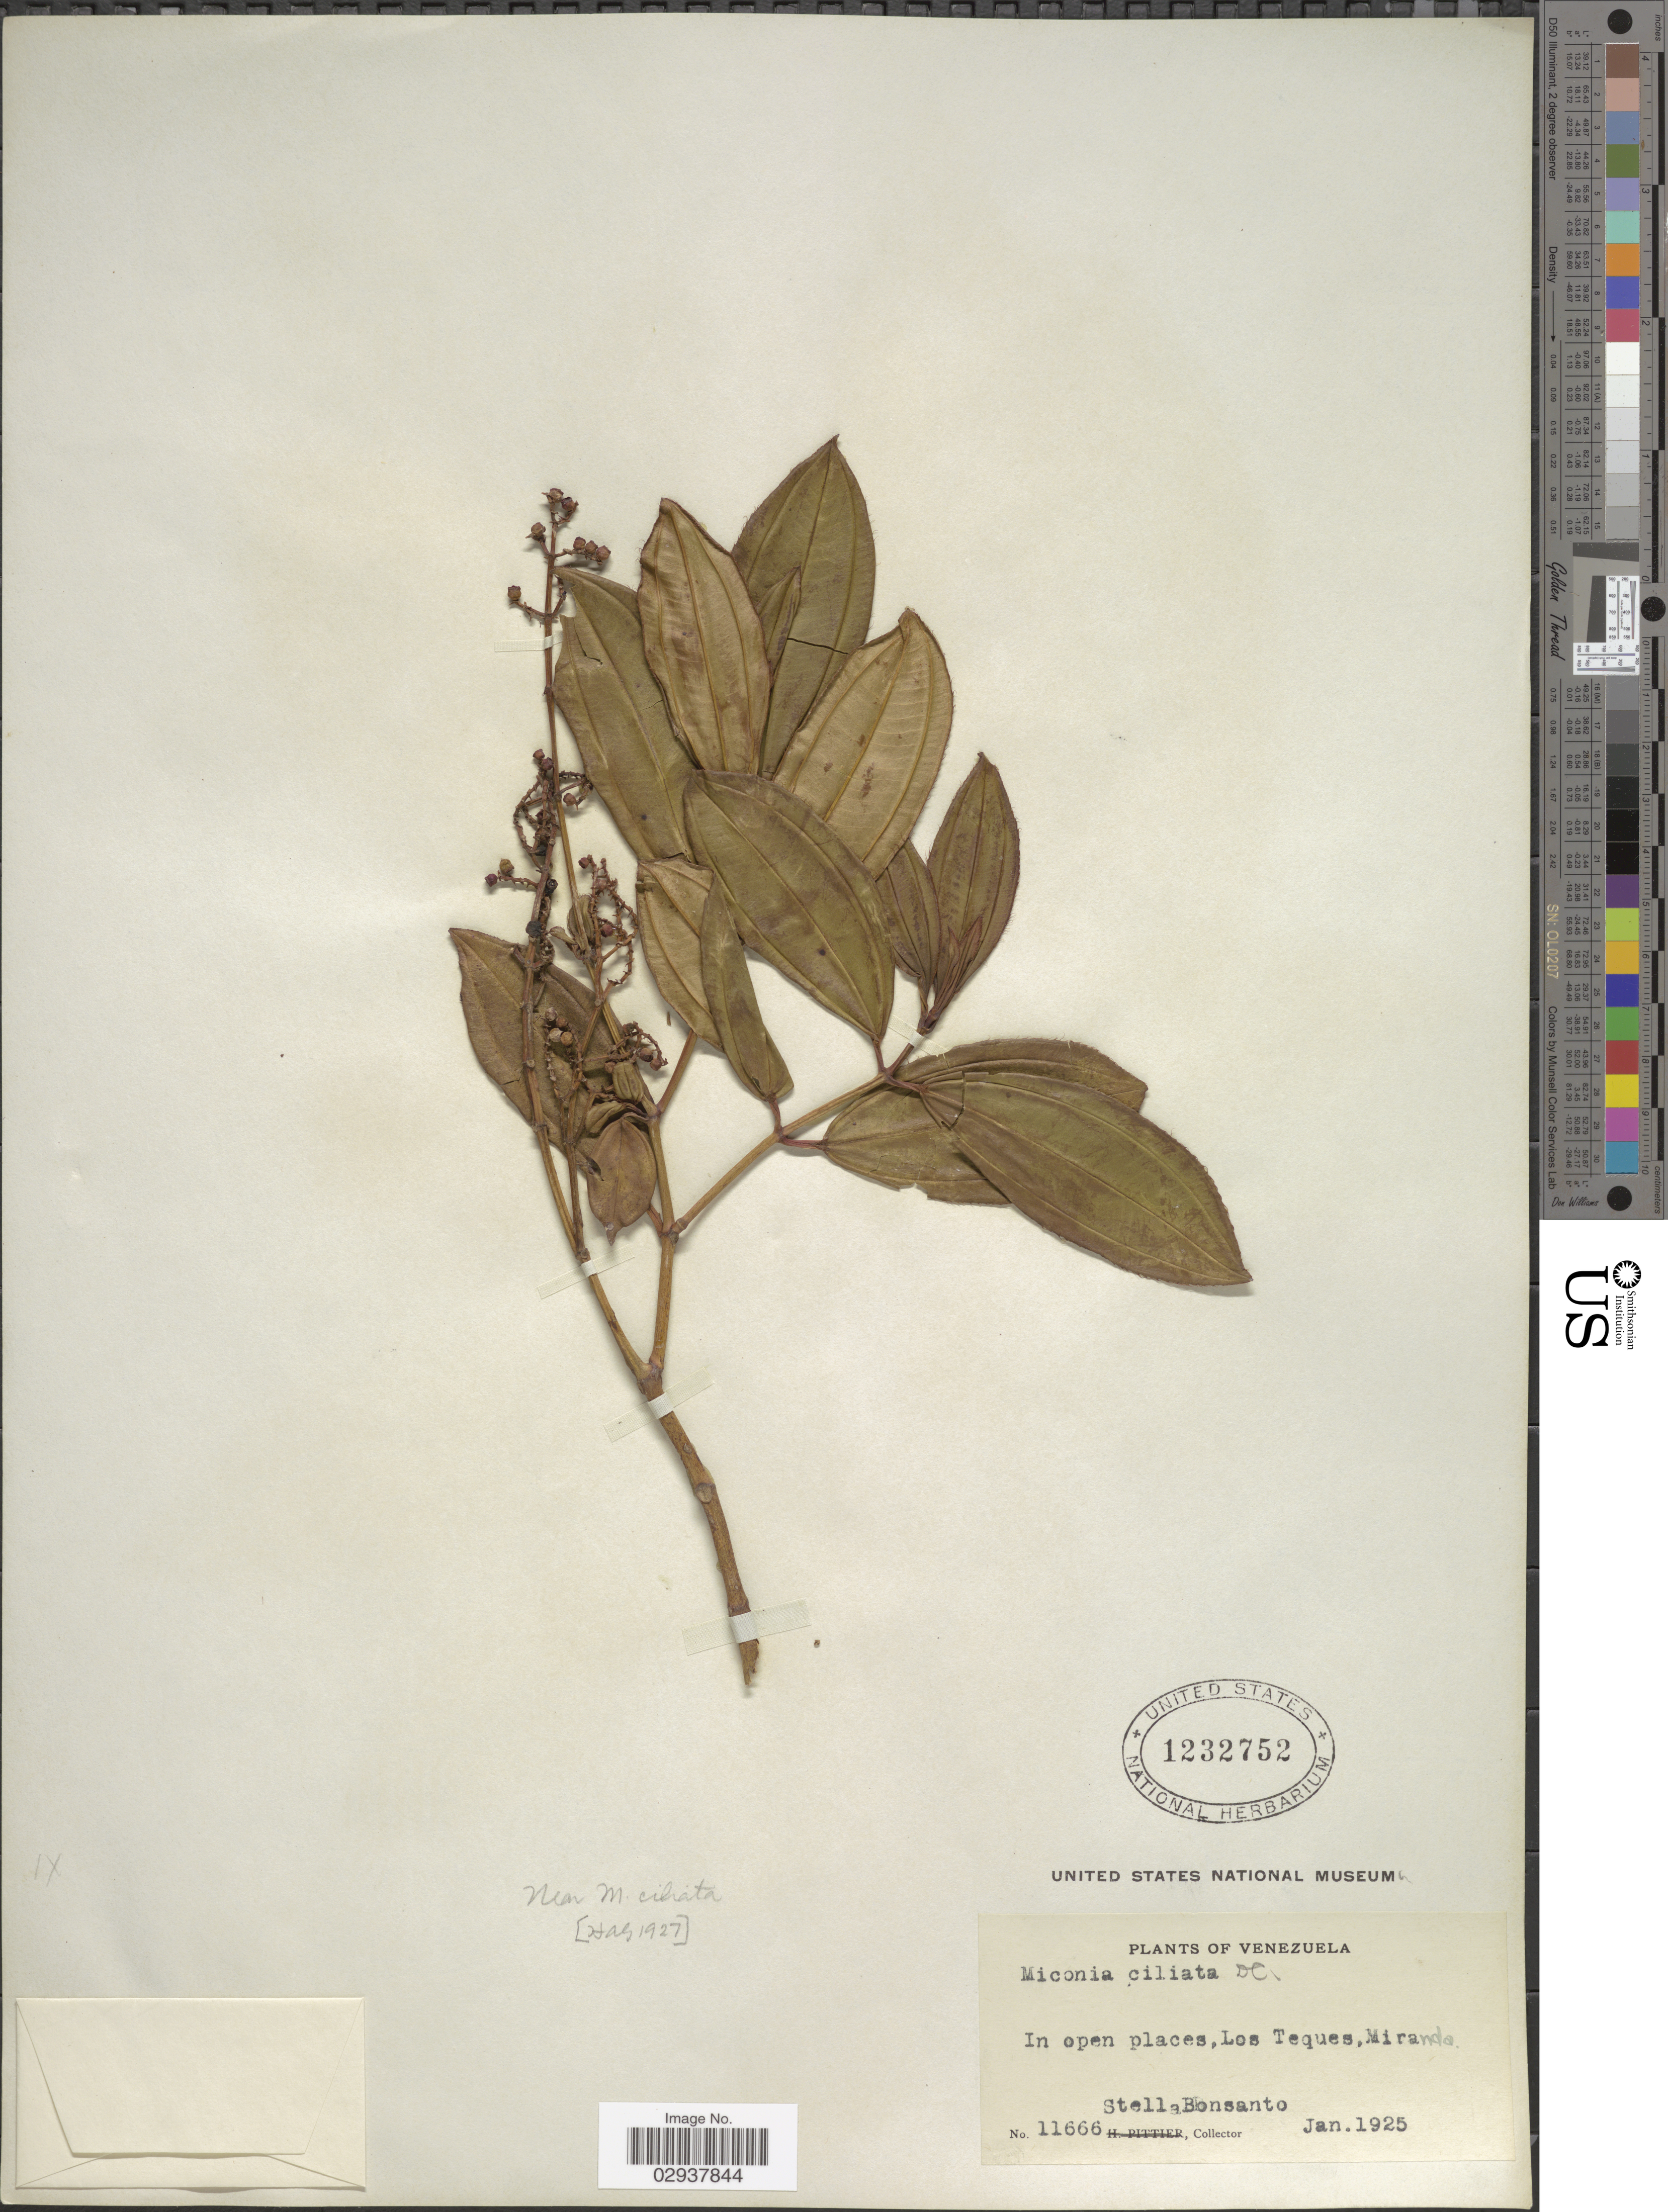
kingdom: Plantae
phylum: Tracheophyta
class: Magnoliopsida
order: Myrtales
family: Melastomataceae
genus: Miconia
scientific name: Miconia ciliata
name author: (Rich.) DC.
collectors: S. Bonsanto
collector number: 11666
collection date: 1925-01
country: Venezuela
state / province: Miranda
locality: In open places, Los Teques.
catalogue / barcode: US 1232752